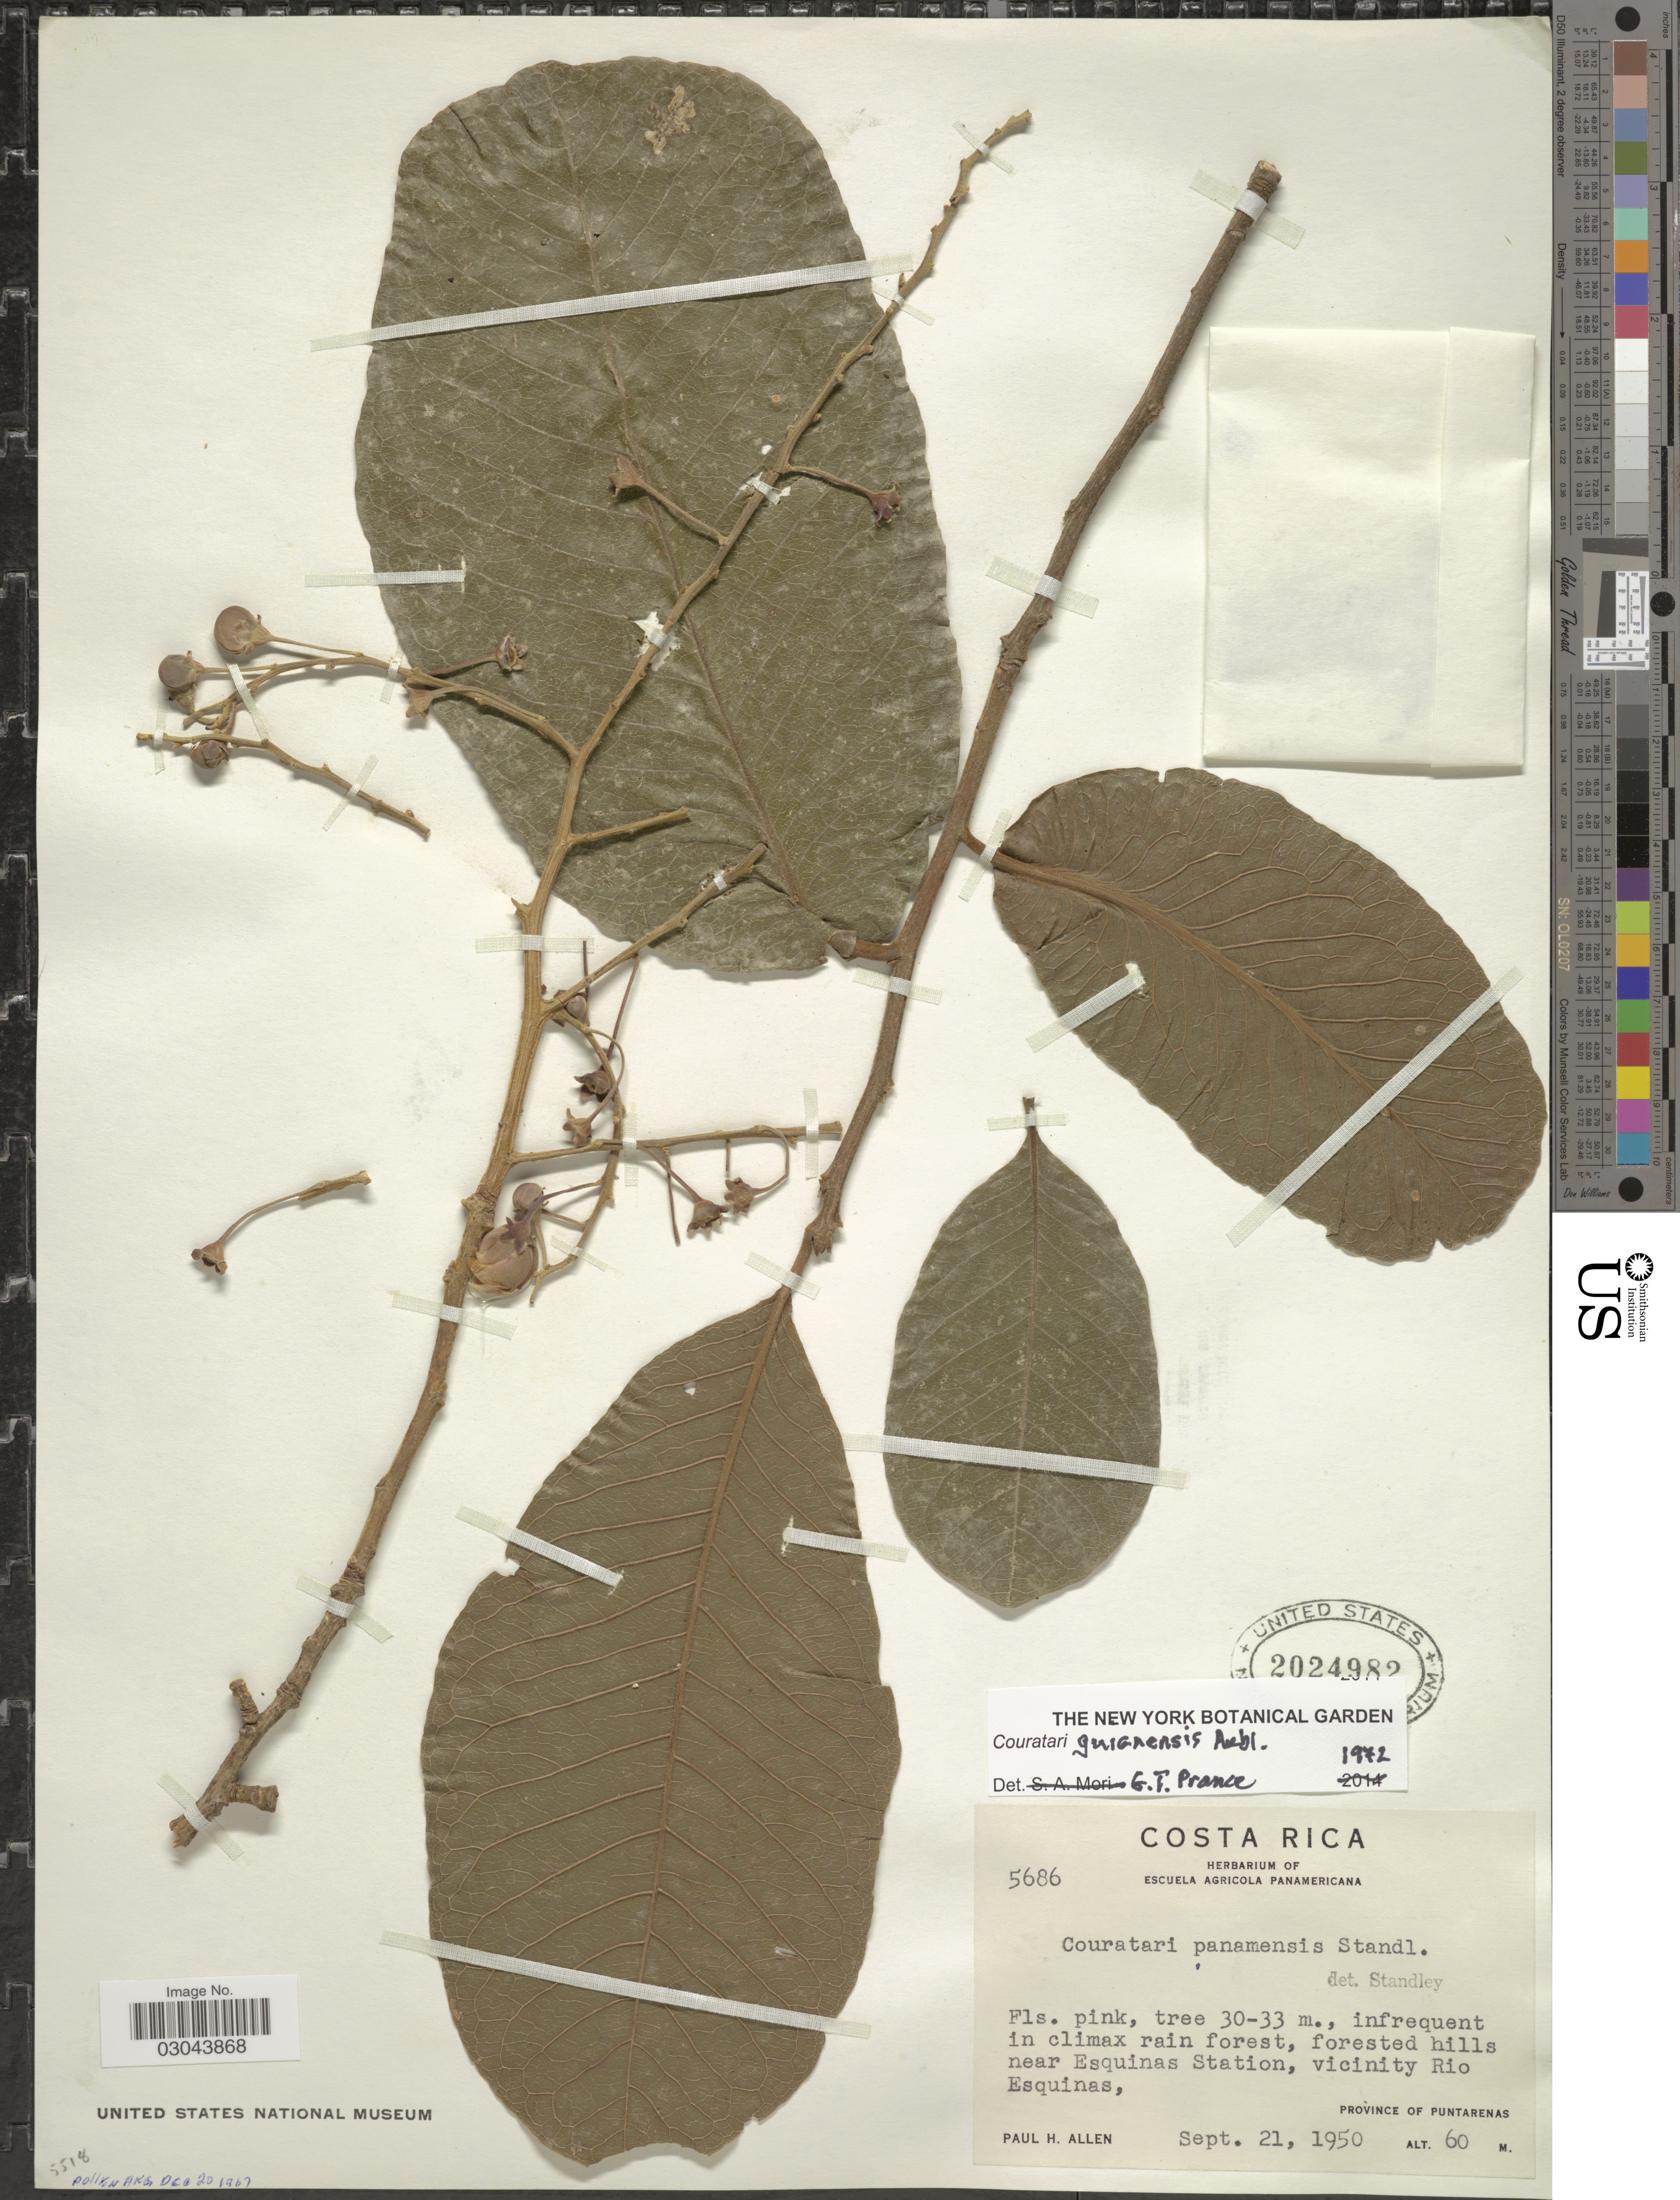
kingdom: Plantae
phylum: Tracheophyta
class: Magnoliopsida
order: Ericales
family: Lecythidaceae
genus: Couratari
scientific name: Couratari guianensis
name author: Aubl.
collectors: P. H. Allen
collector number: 5686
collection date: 1950-09-21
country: Costa Rica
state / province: Puntarenas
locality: Forested hills near Esquinas Station, vicinity Rio Esquinas.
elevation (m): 60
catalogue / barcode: US 2024982